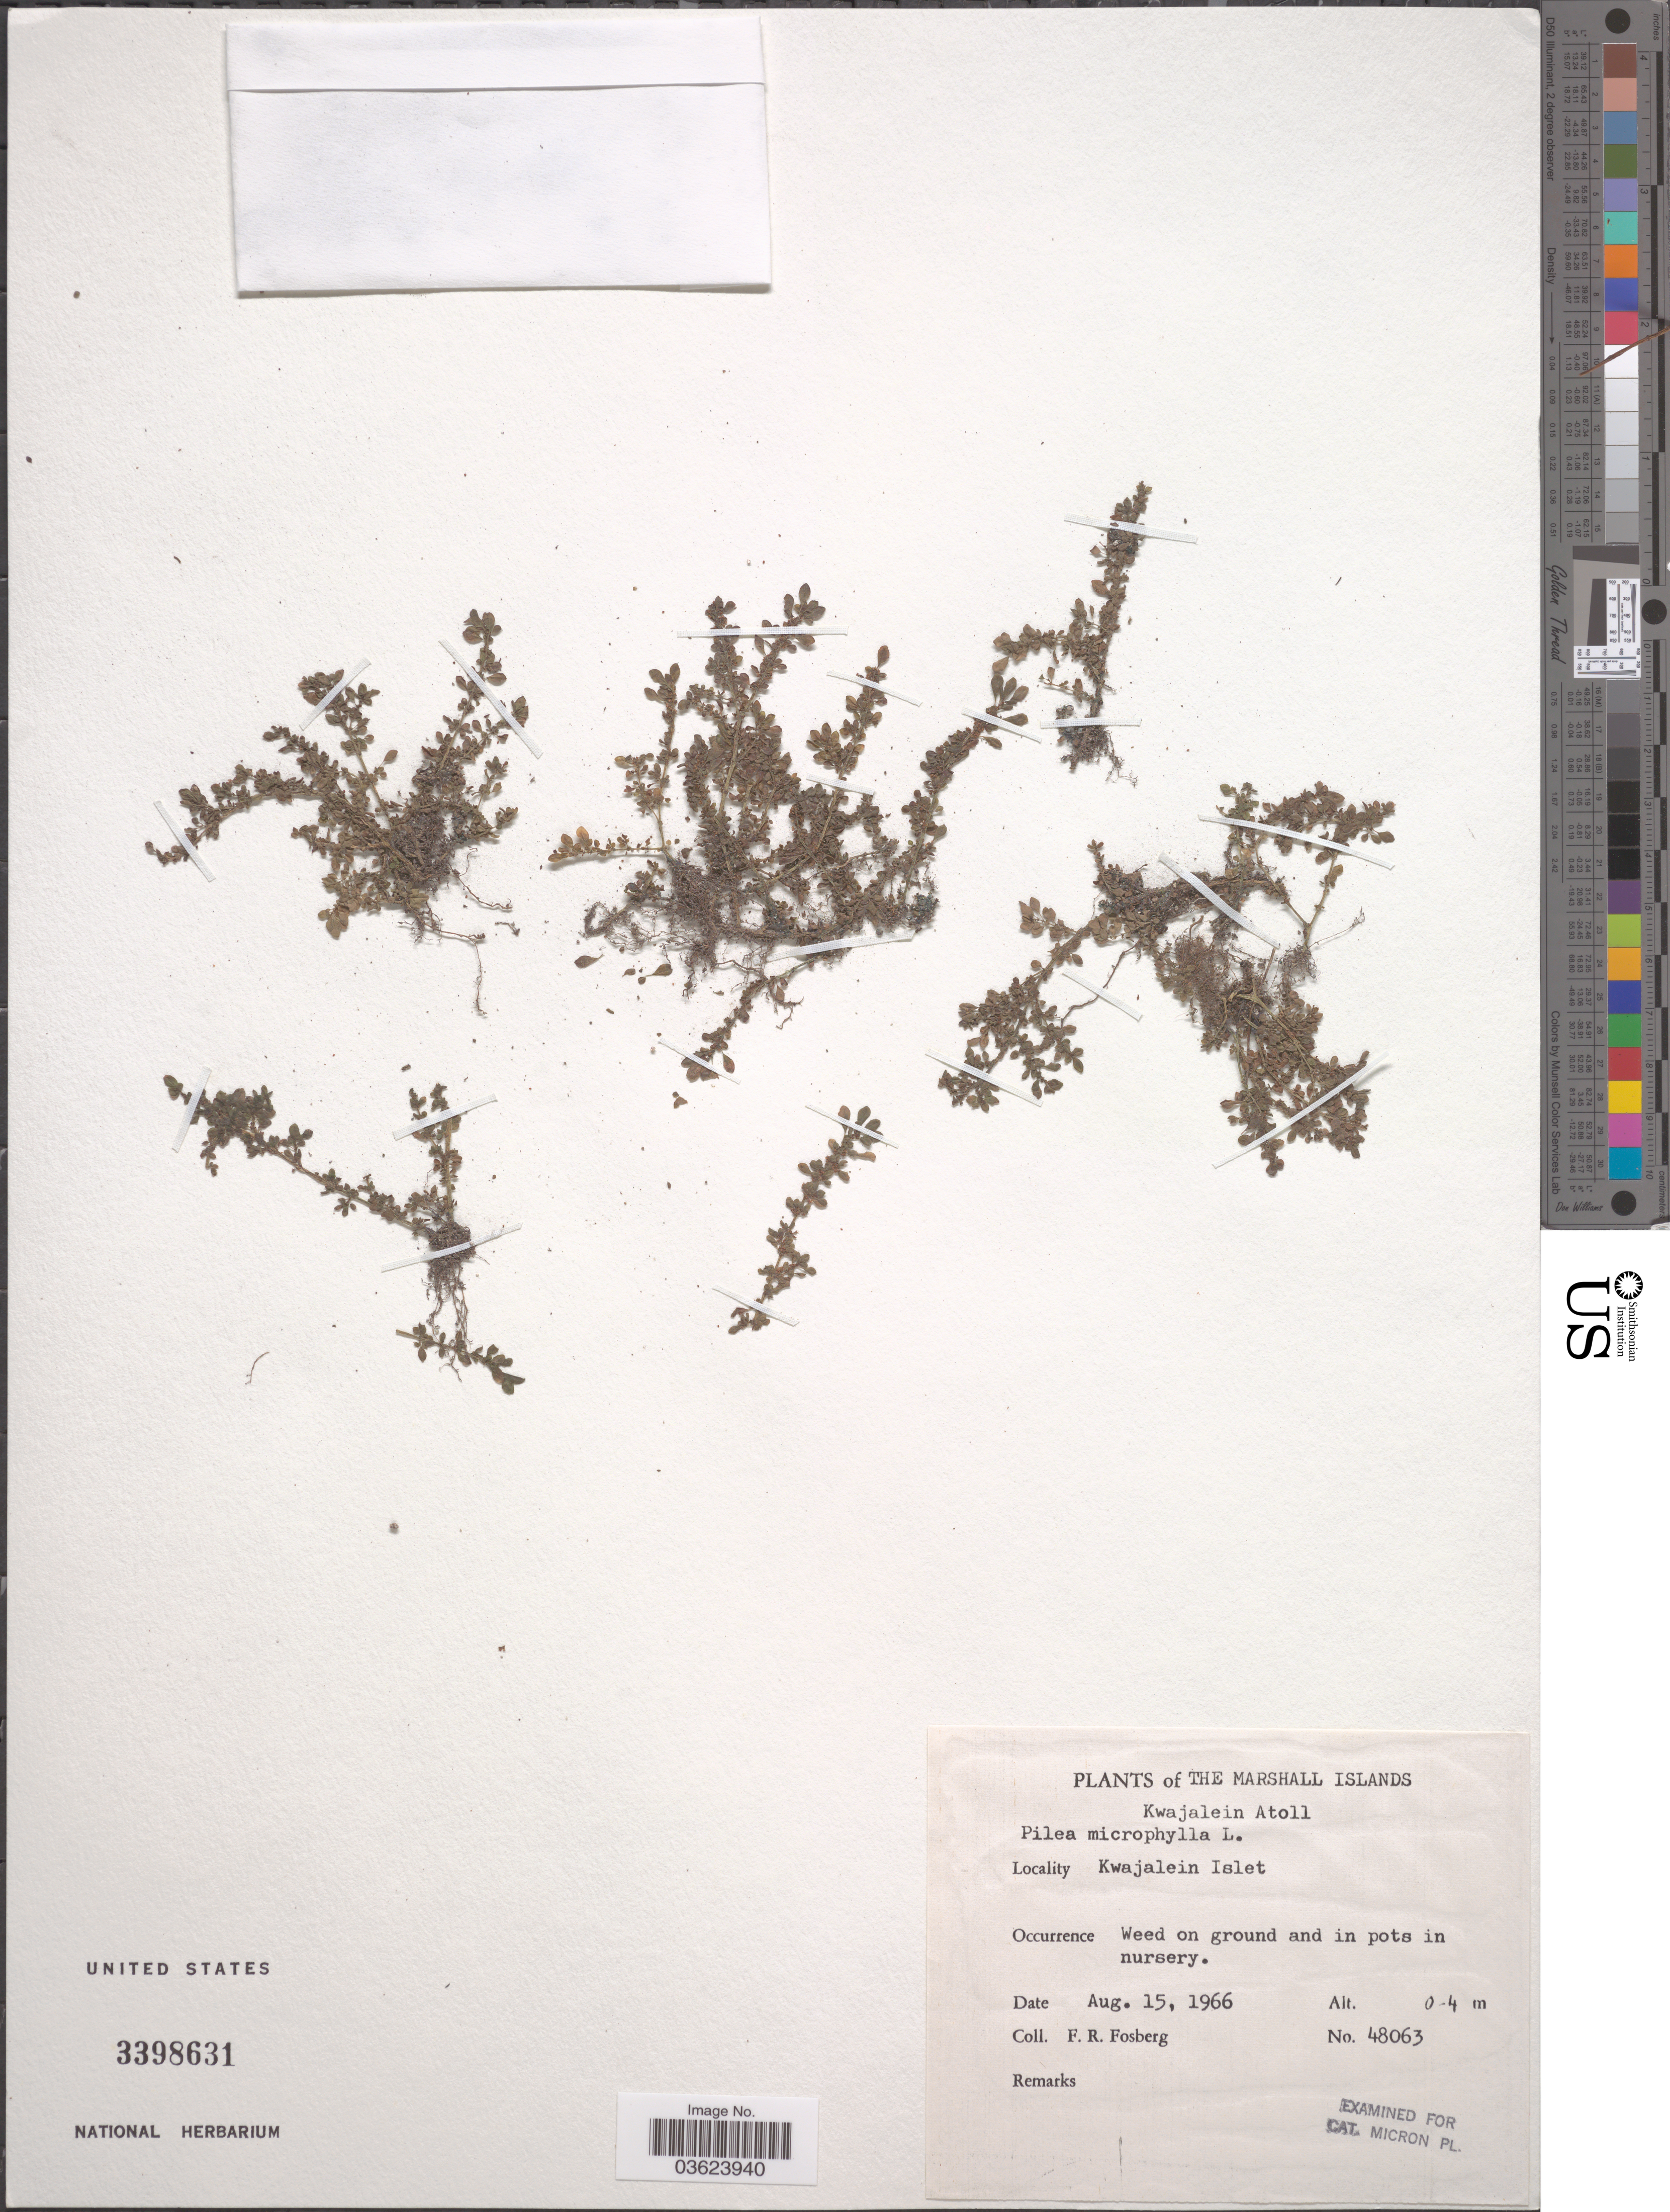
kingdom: Plantae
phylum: Tracheophyta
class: Magnoliopsida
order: Rosales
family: Urticaceae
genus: Pilea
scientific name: Pilea microphylla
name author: (L.) Liebm.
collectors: F. R. Fosberg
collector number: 48063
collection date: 1966-08-15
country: Marshall Islands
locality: Kwajalein Atoll. Kwajalein Islet.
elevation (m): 0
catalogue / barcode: US 3398631